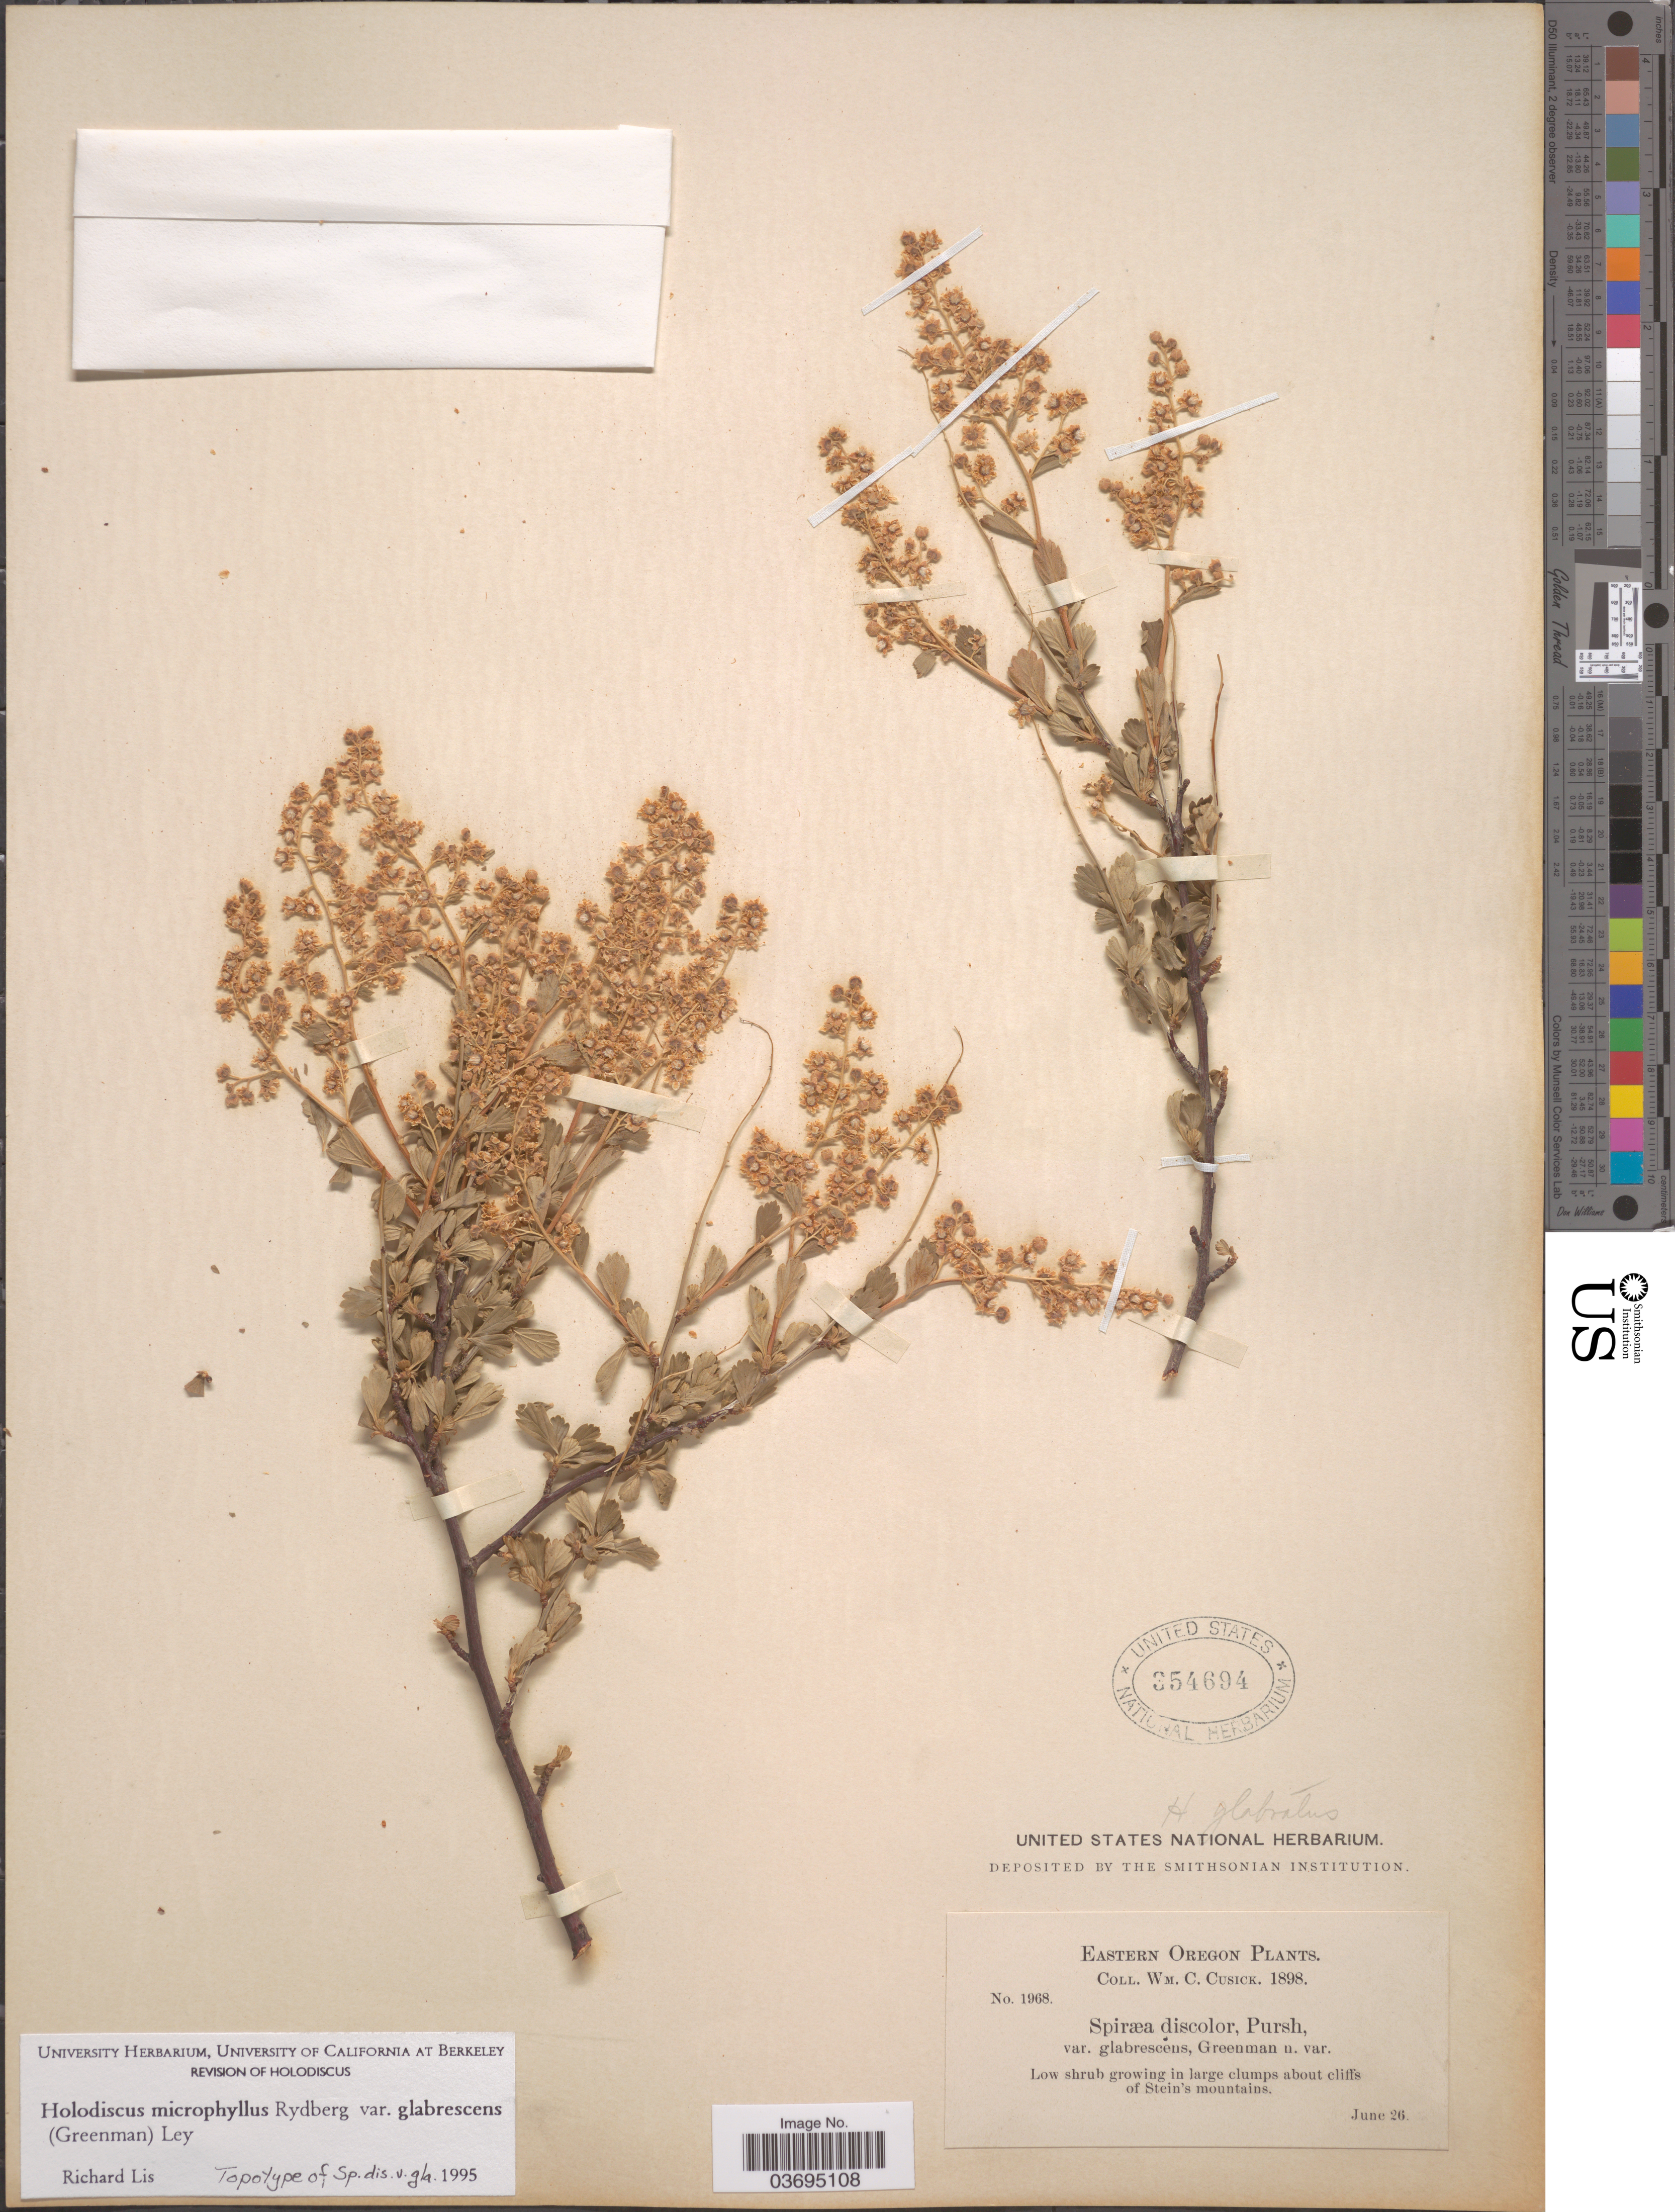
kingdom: Plantae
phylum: Tracheophyta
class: Magnoliopsida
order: Rosales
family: Rosaceae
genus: Holodiscus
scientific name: Holodiscus discolor var. glabrescens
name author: (Greenm.) Jeps.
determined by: Strong, Mark T., (BOT), Smithsonian Institution - National Museum of Natural History (UNITED STATES)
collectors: W. C. Cusick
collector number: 1968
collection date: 1898-06-26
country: United States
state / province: Oregon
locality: Eastern Oregon. About cliffs of Stein's mountains.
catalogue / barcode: US 354694